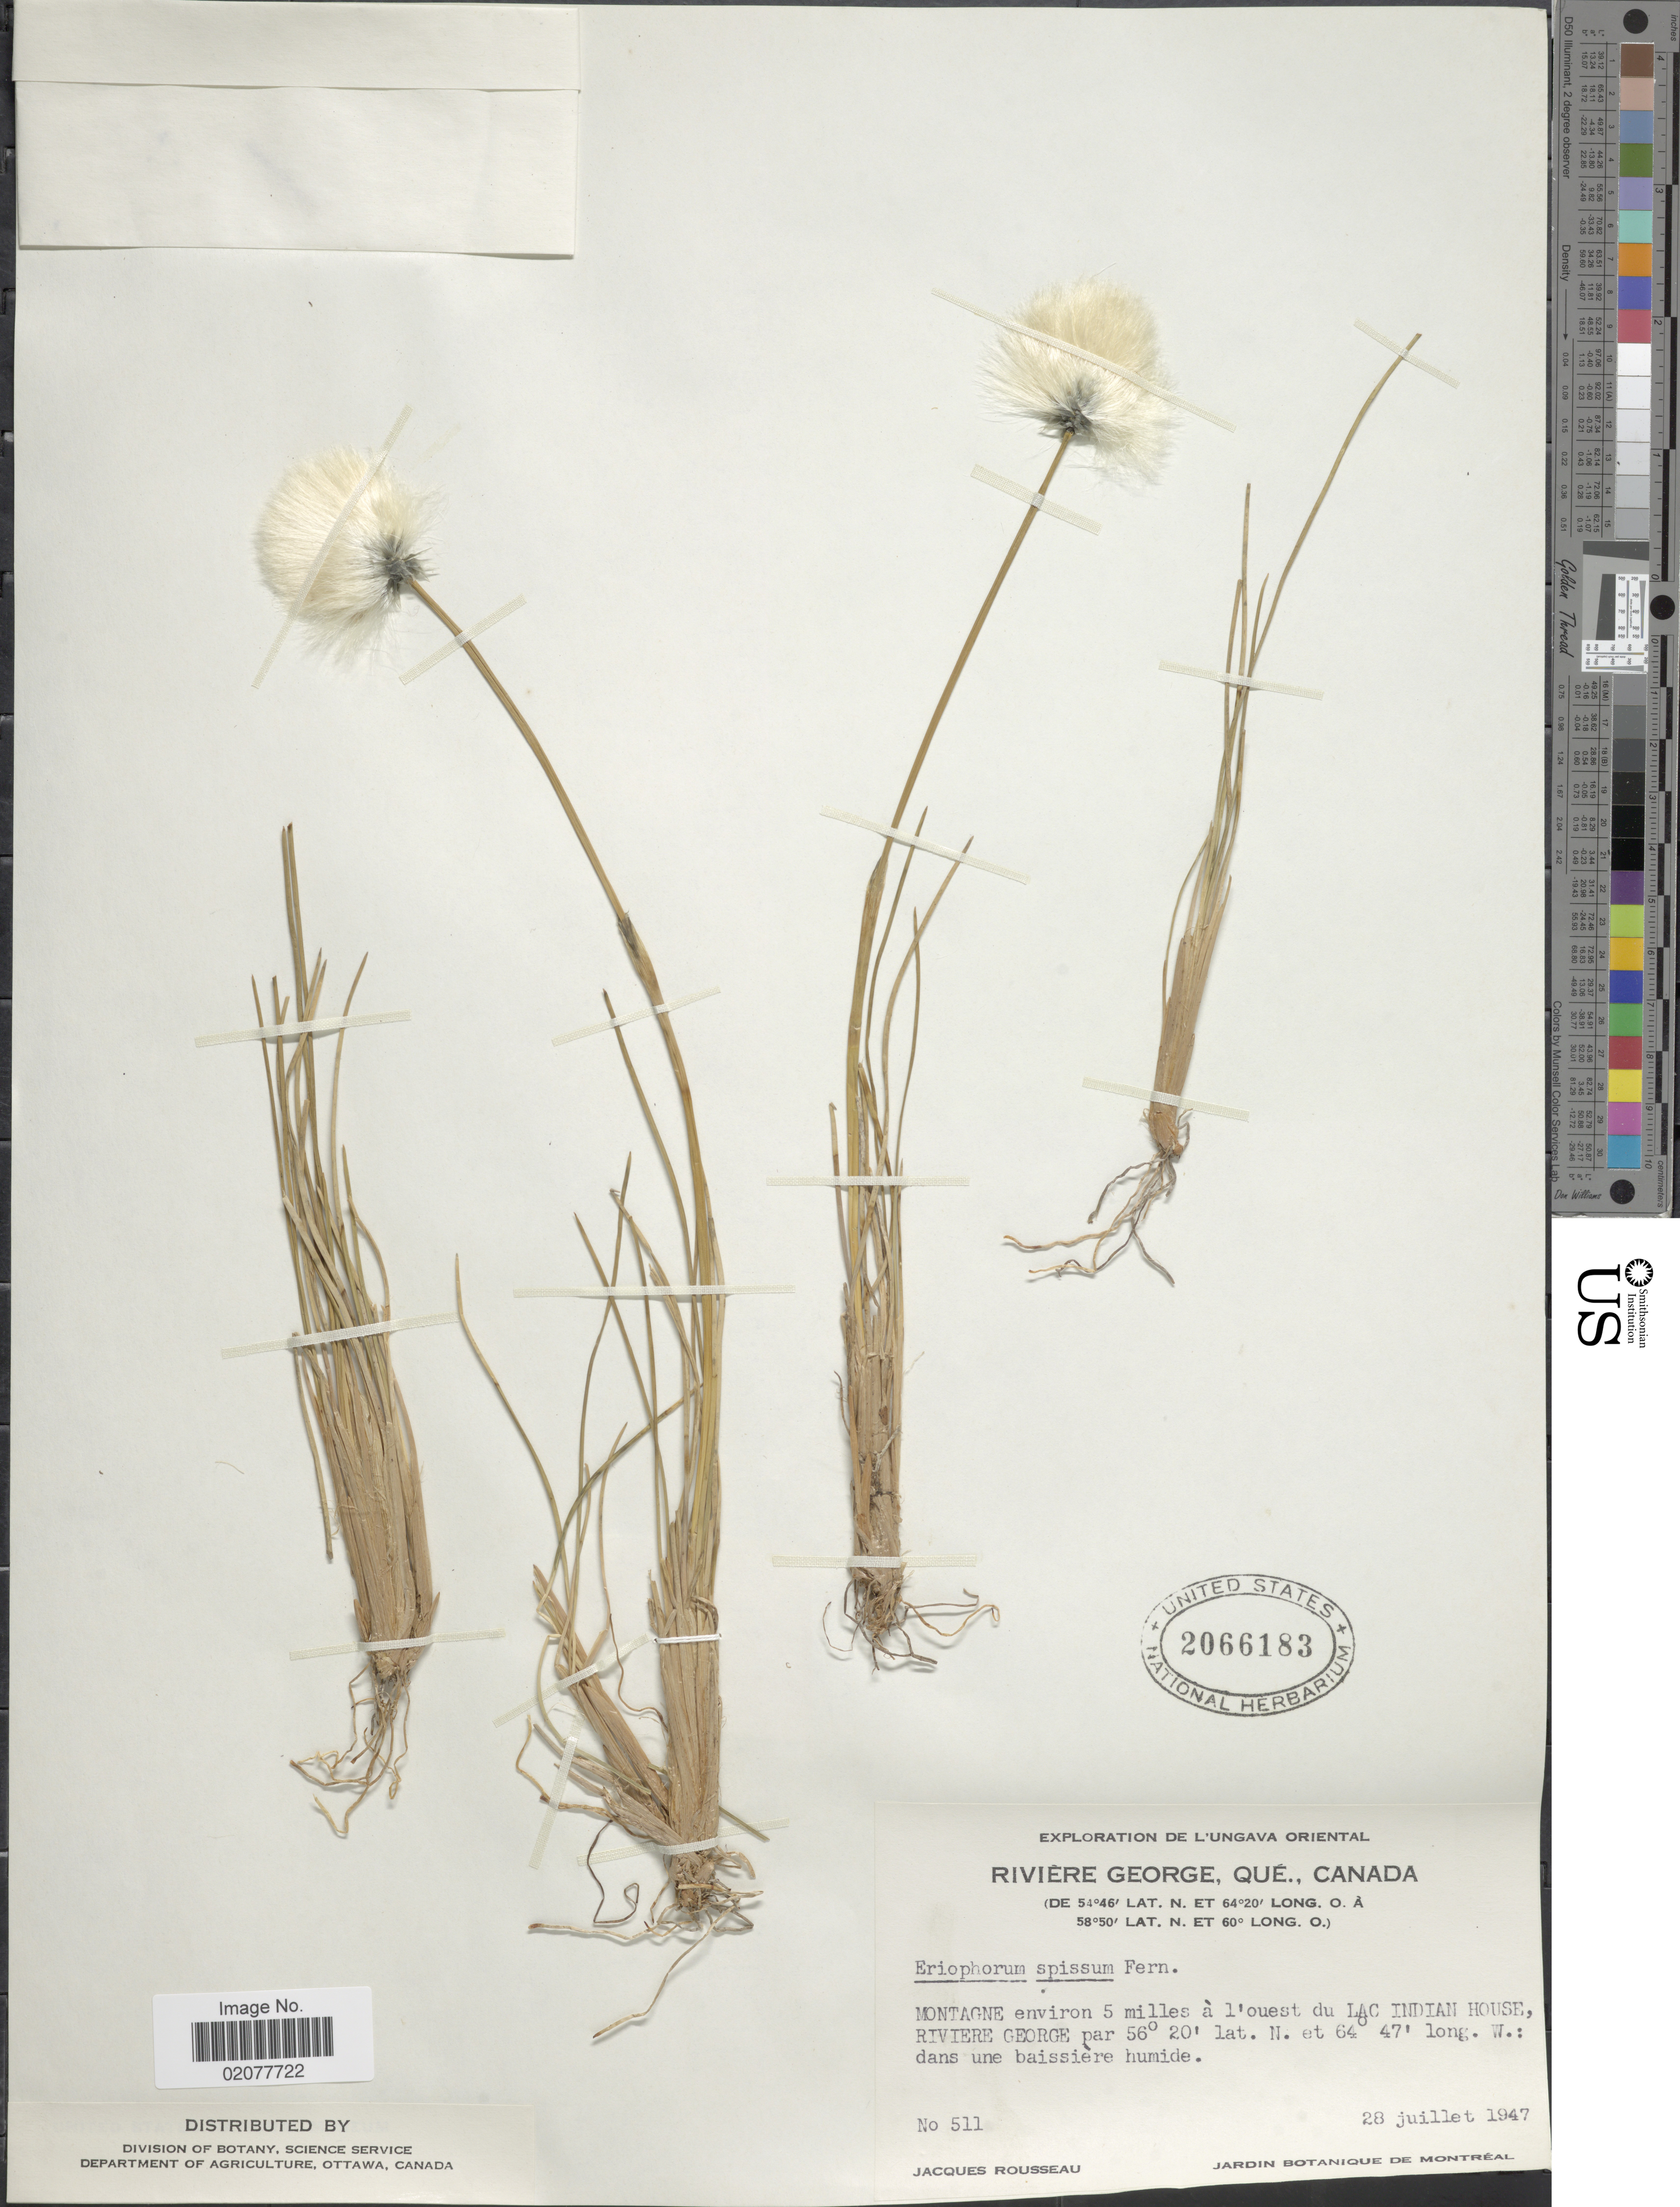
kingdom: Plantae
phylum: Tracheophyta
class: Liliopsida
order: Poales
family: Cyperaceae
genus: Eriophorum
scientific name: Eriophorum spissum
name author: Fernald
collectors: J. Rousseau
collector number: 511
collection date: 1947-07-28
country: Canada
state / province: Quebec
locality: Riviere George, Que., Canada. dans une tourbiere. Montagne environ 5 miles a l'ouest du Lac Indian House Riviere George.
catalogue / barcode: US 2066183